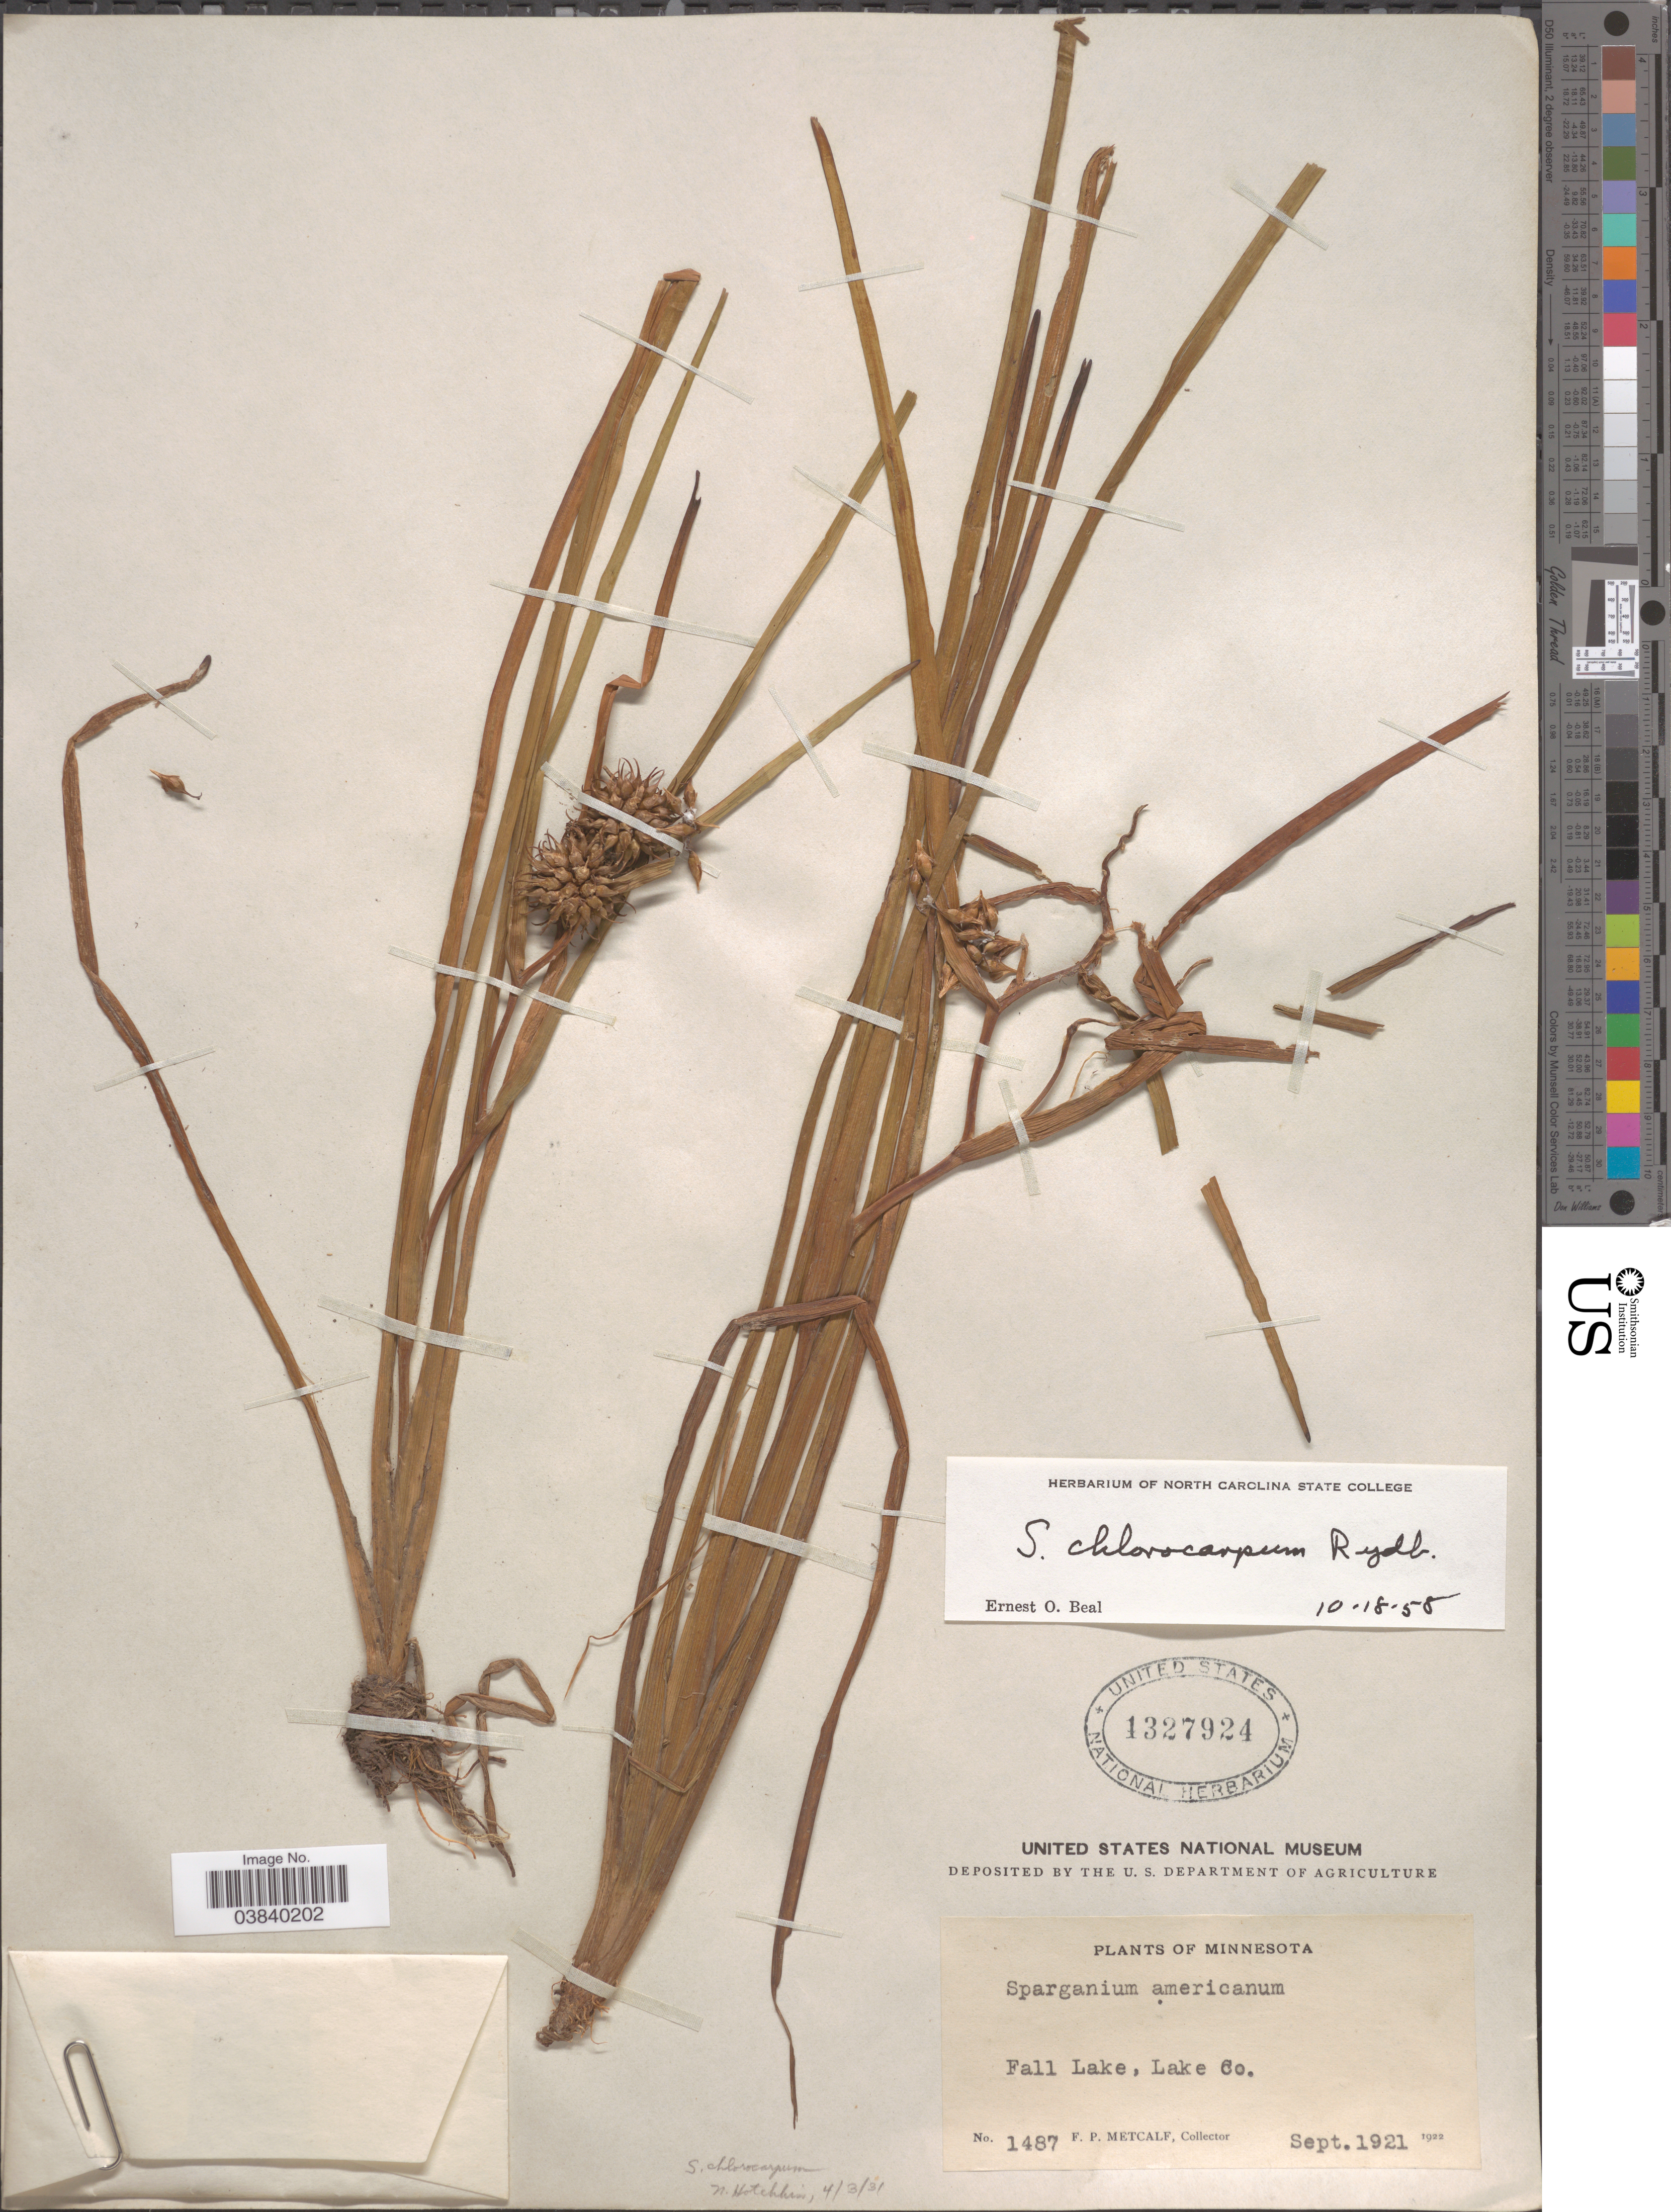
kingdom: Plantae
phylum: Tracheophyta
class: Liliopsida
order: Poales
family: Typhaceae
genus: Sparganium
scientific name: Sparganium chlorocarpum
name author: Rydb.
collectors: F. Metcalf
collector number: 1487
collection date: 1921-09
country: United States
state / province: Minnesota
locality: Fall Lake, Lake Co.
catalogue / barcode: US 1327924